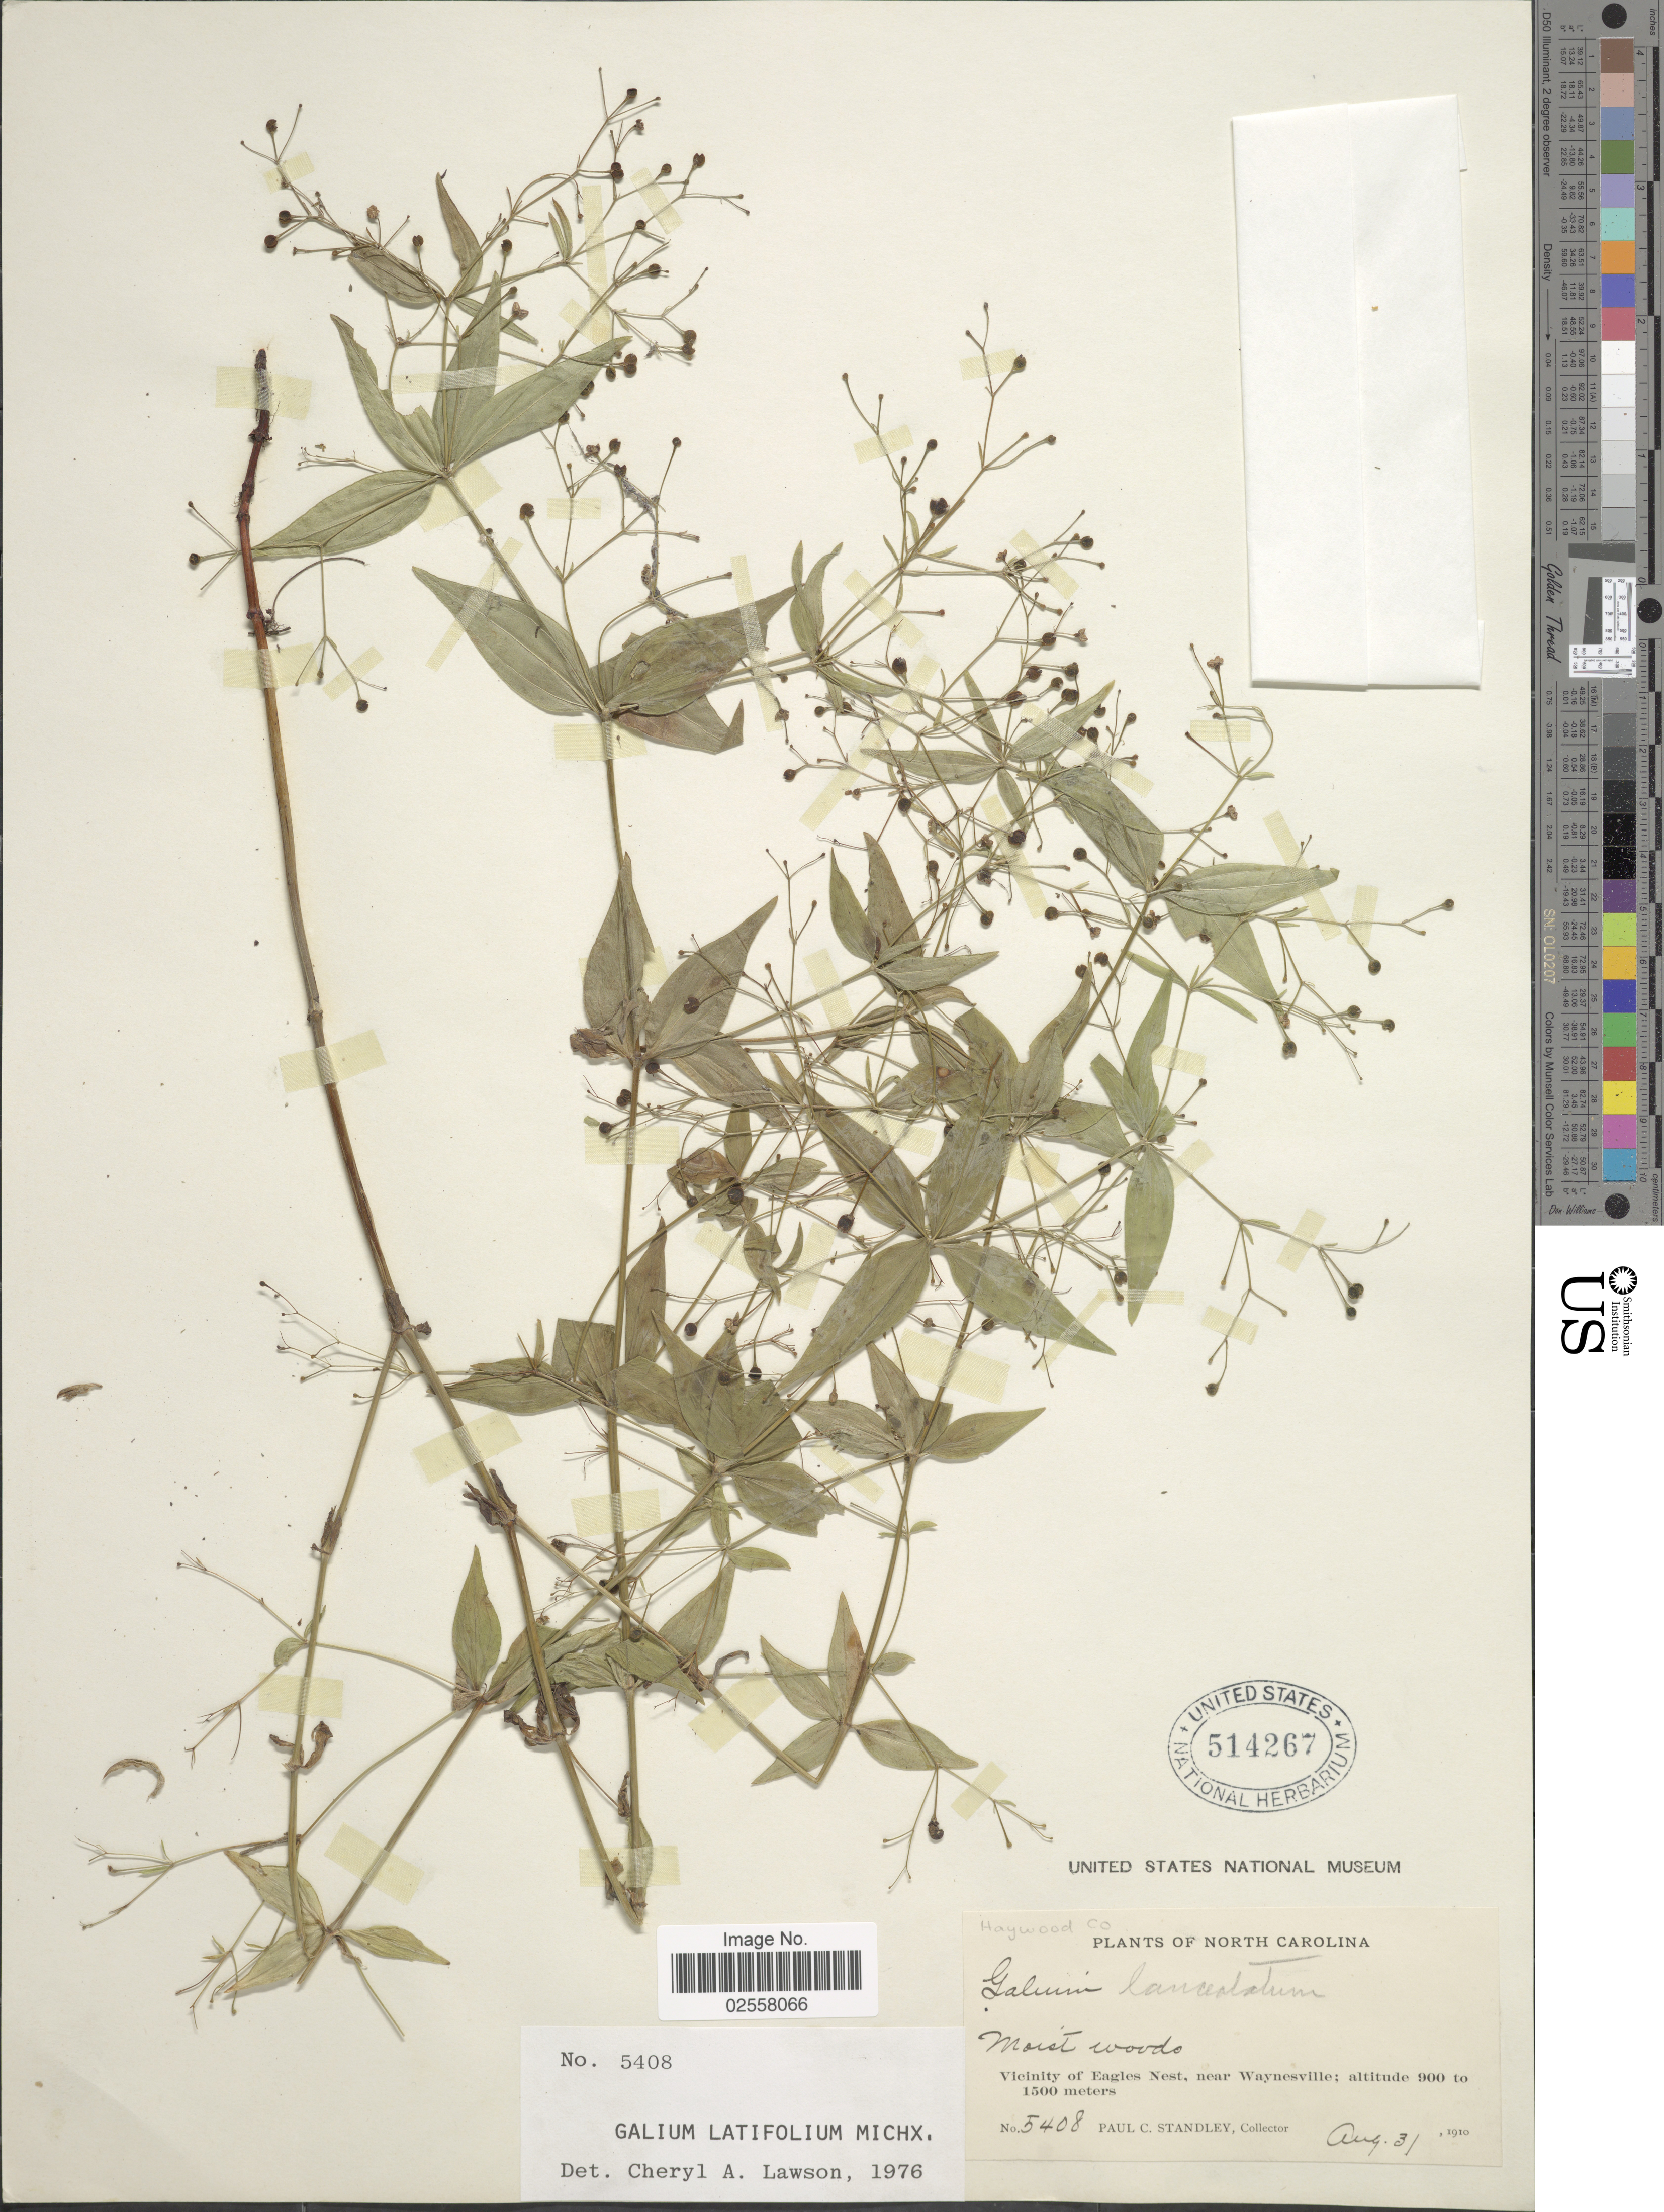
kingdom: Plantae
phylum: Tracheophyta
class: Magnoliopsida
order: Gentianales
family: Rubiaceae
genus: Galium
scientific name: Galium latifolium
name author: Michx.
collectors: P. C. Standley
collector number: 5408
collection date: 1910-08-31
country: United States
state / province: North Carolina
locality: Vicinity of Eagles Nest, near Waynesville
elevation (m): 900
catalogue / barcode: US 514267